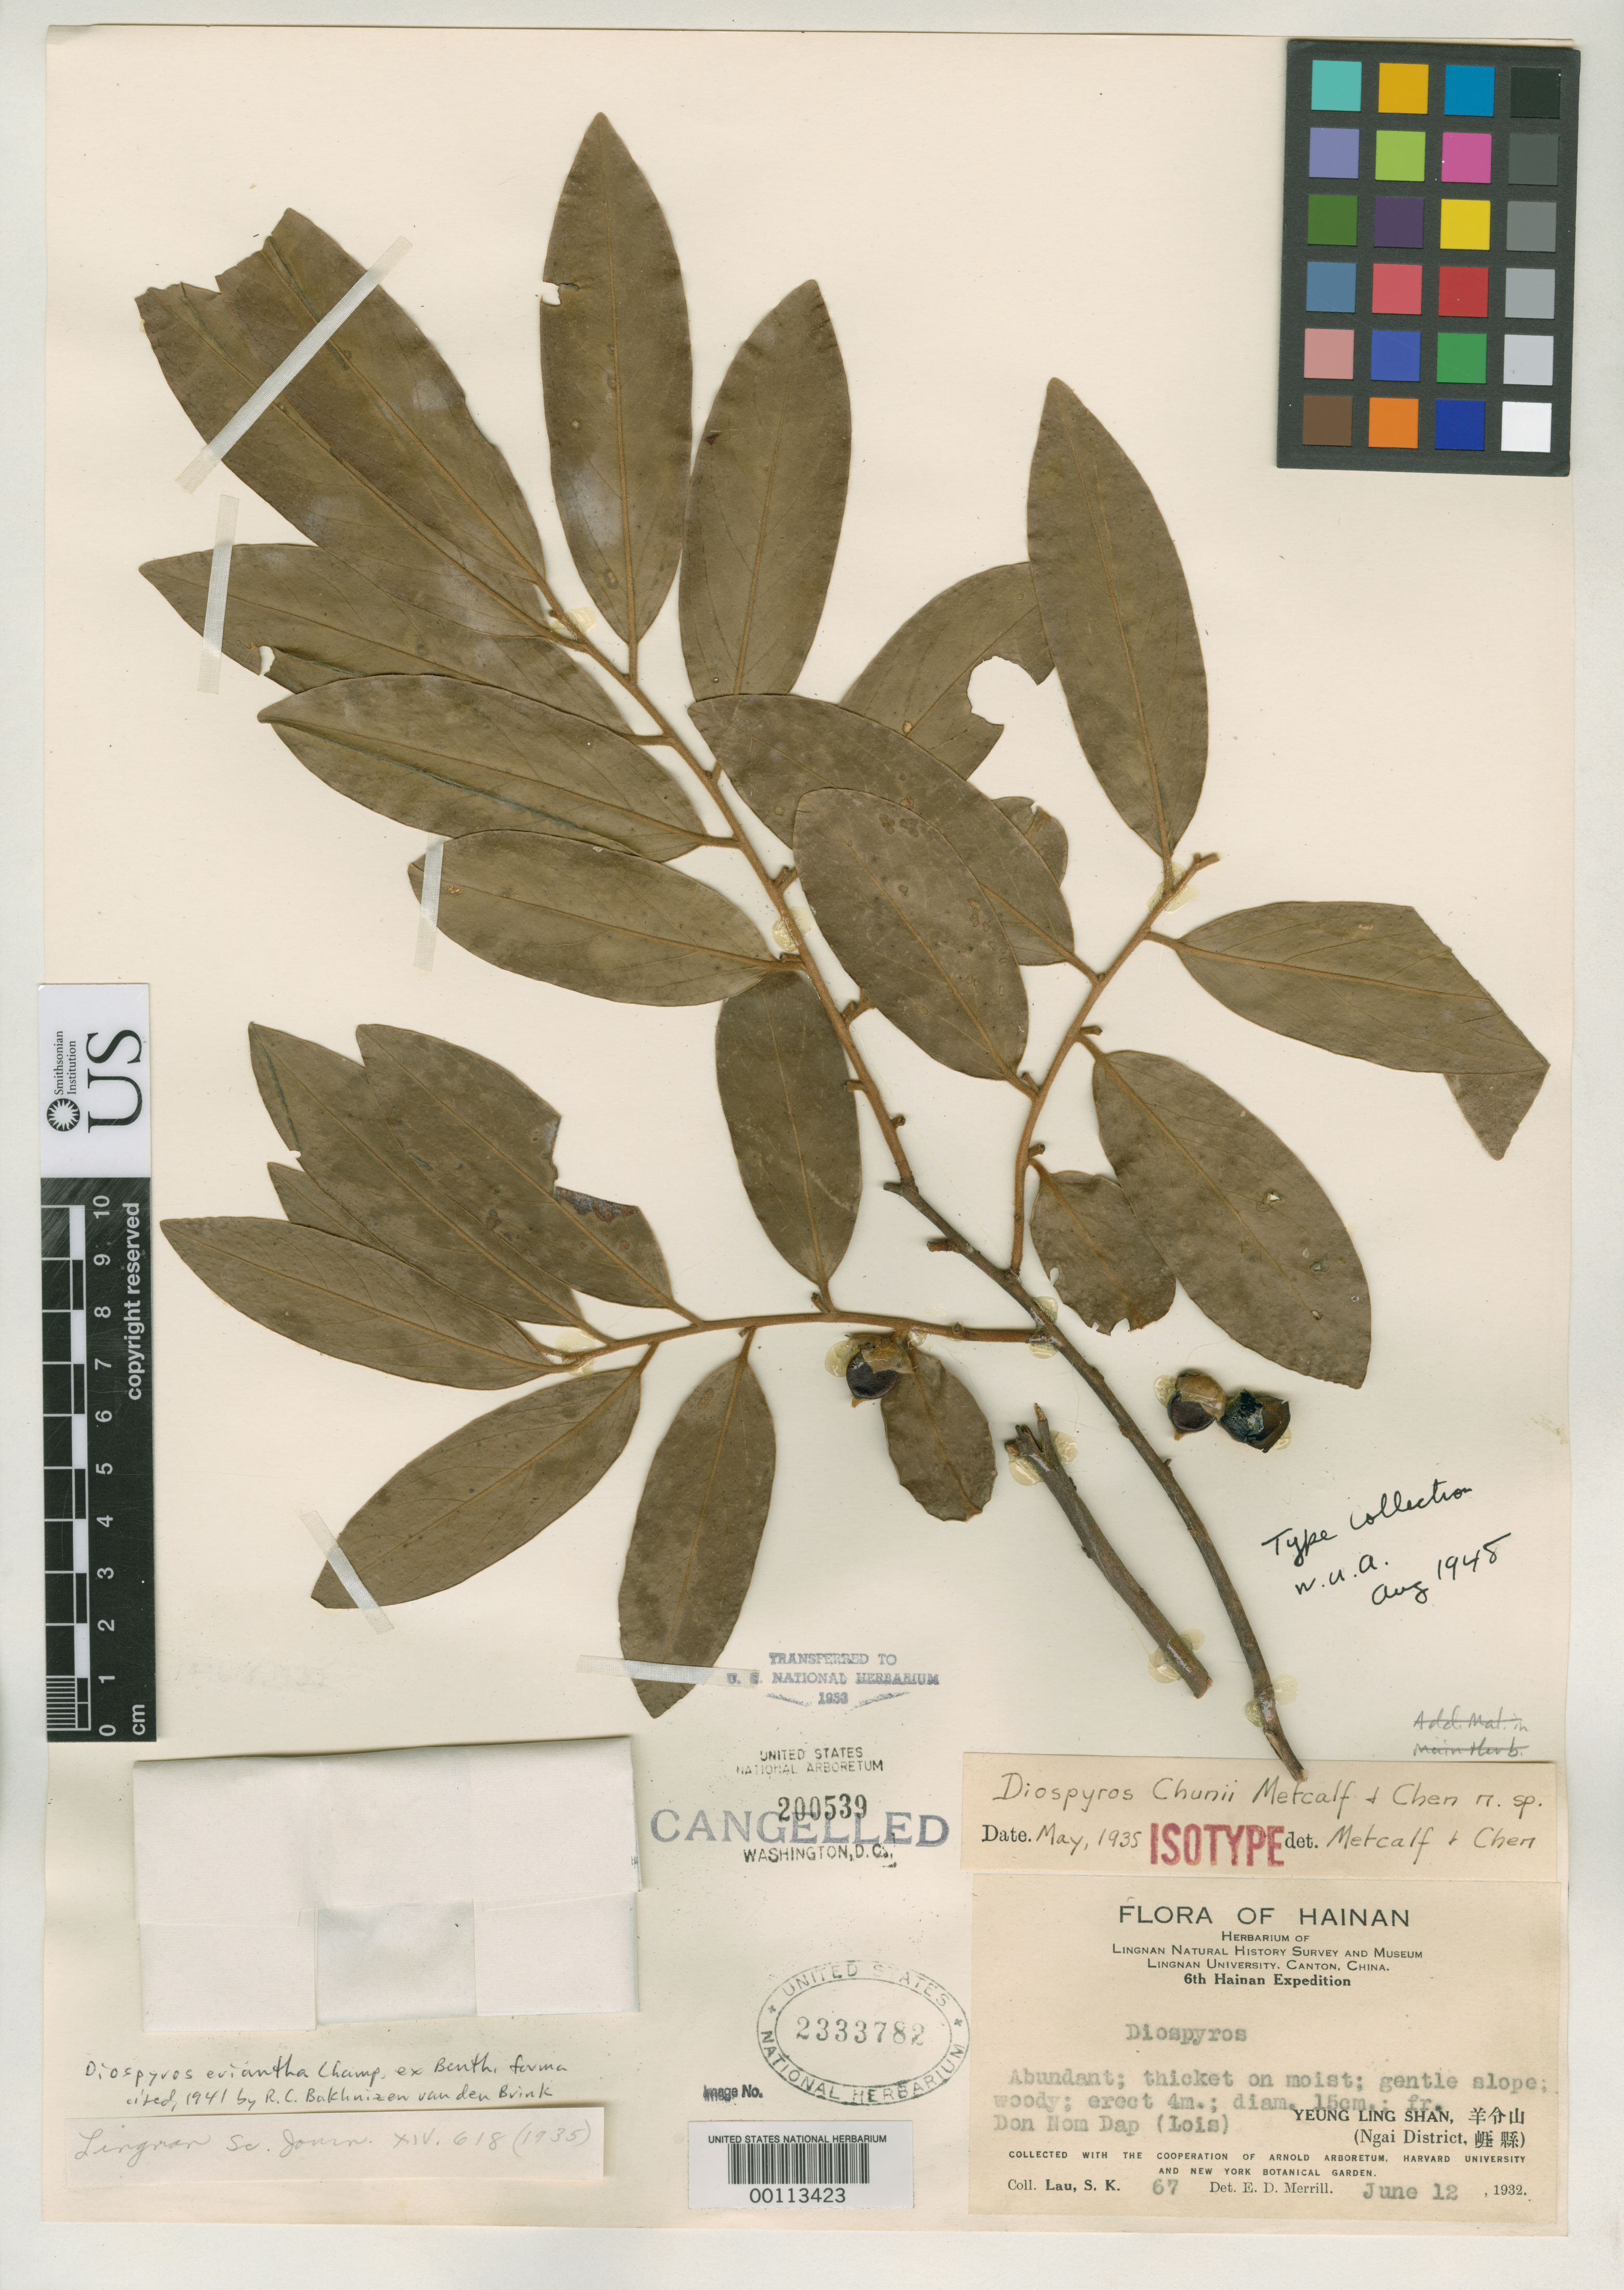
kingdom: Plantae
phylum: Tracheophyta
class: Magnoliopsida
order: Ericales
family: Ebenaceae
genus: Diospyros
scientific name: Diospyros chunii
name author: F.P. Metcalf & Luetta Chen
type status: Isotype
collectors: S. K. Lau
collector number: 67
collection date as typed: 12 Jun 1932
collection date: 1932-06-12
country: China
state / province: Guangdong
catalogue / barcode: US 2333782